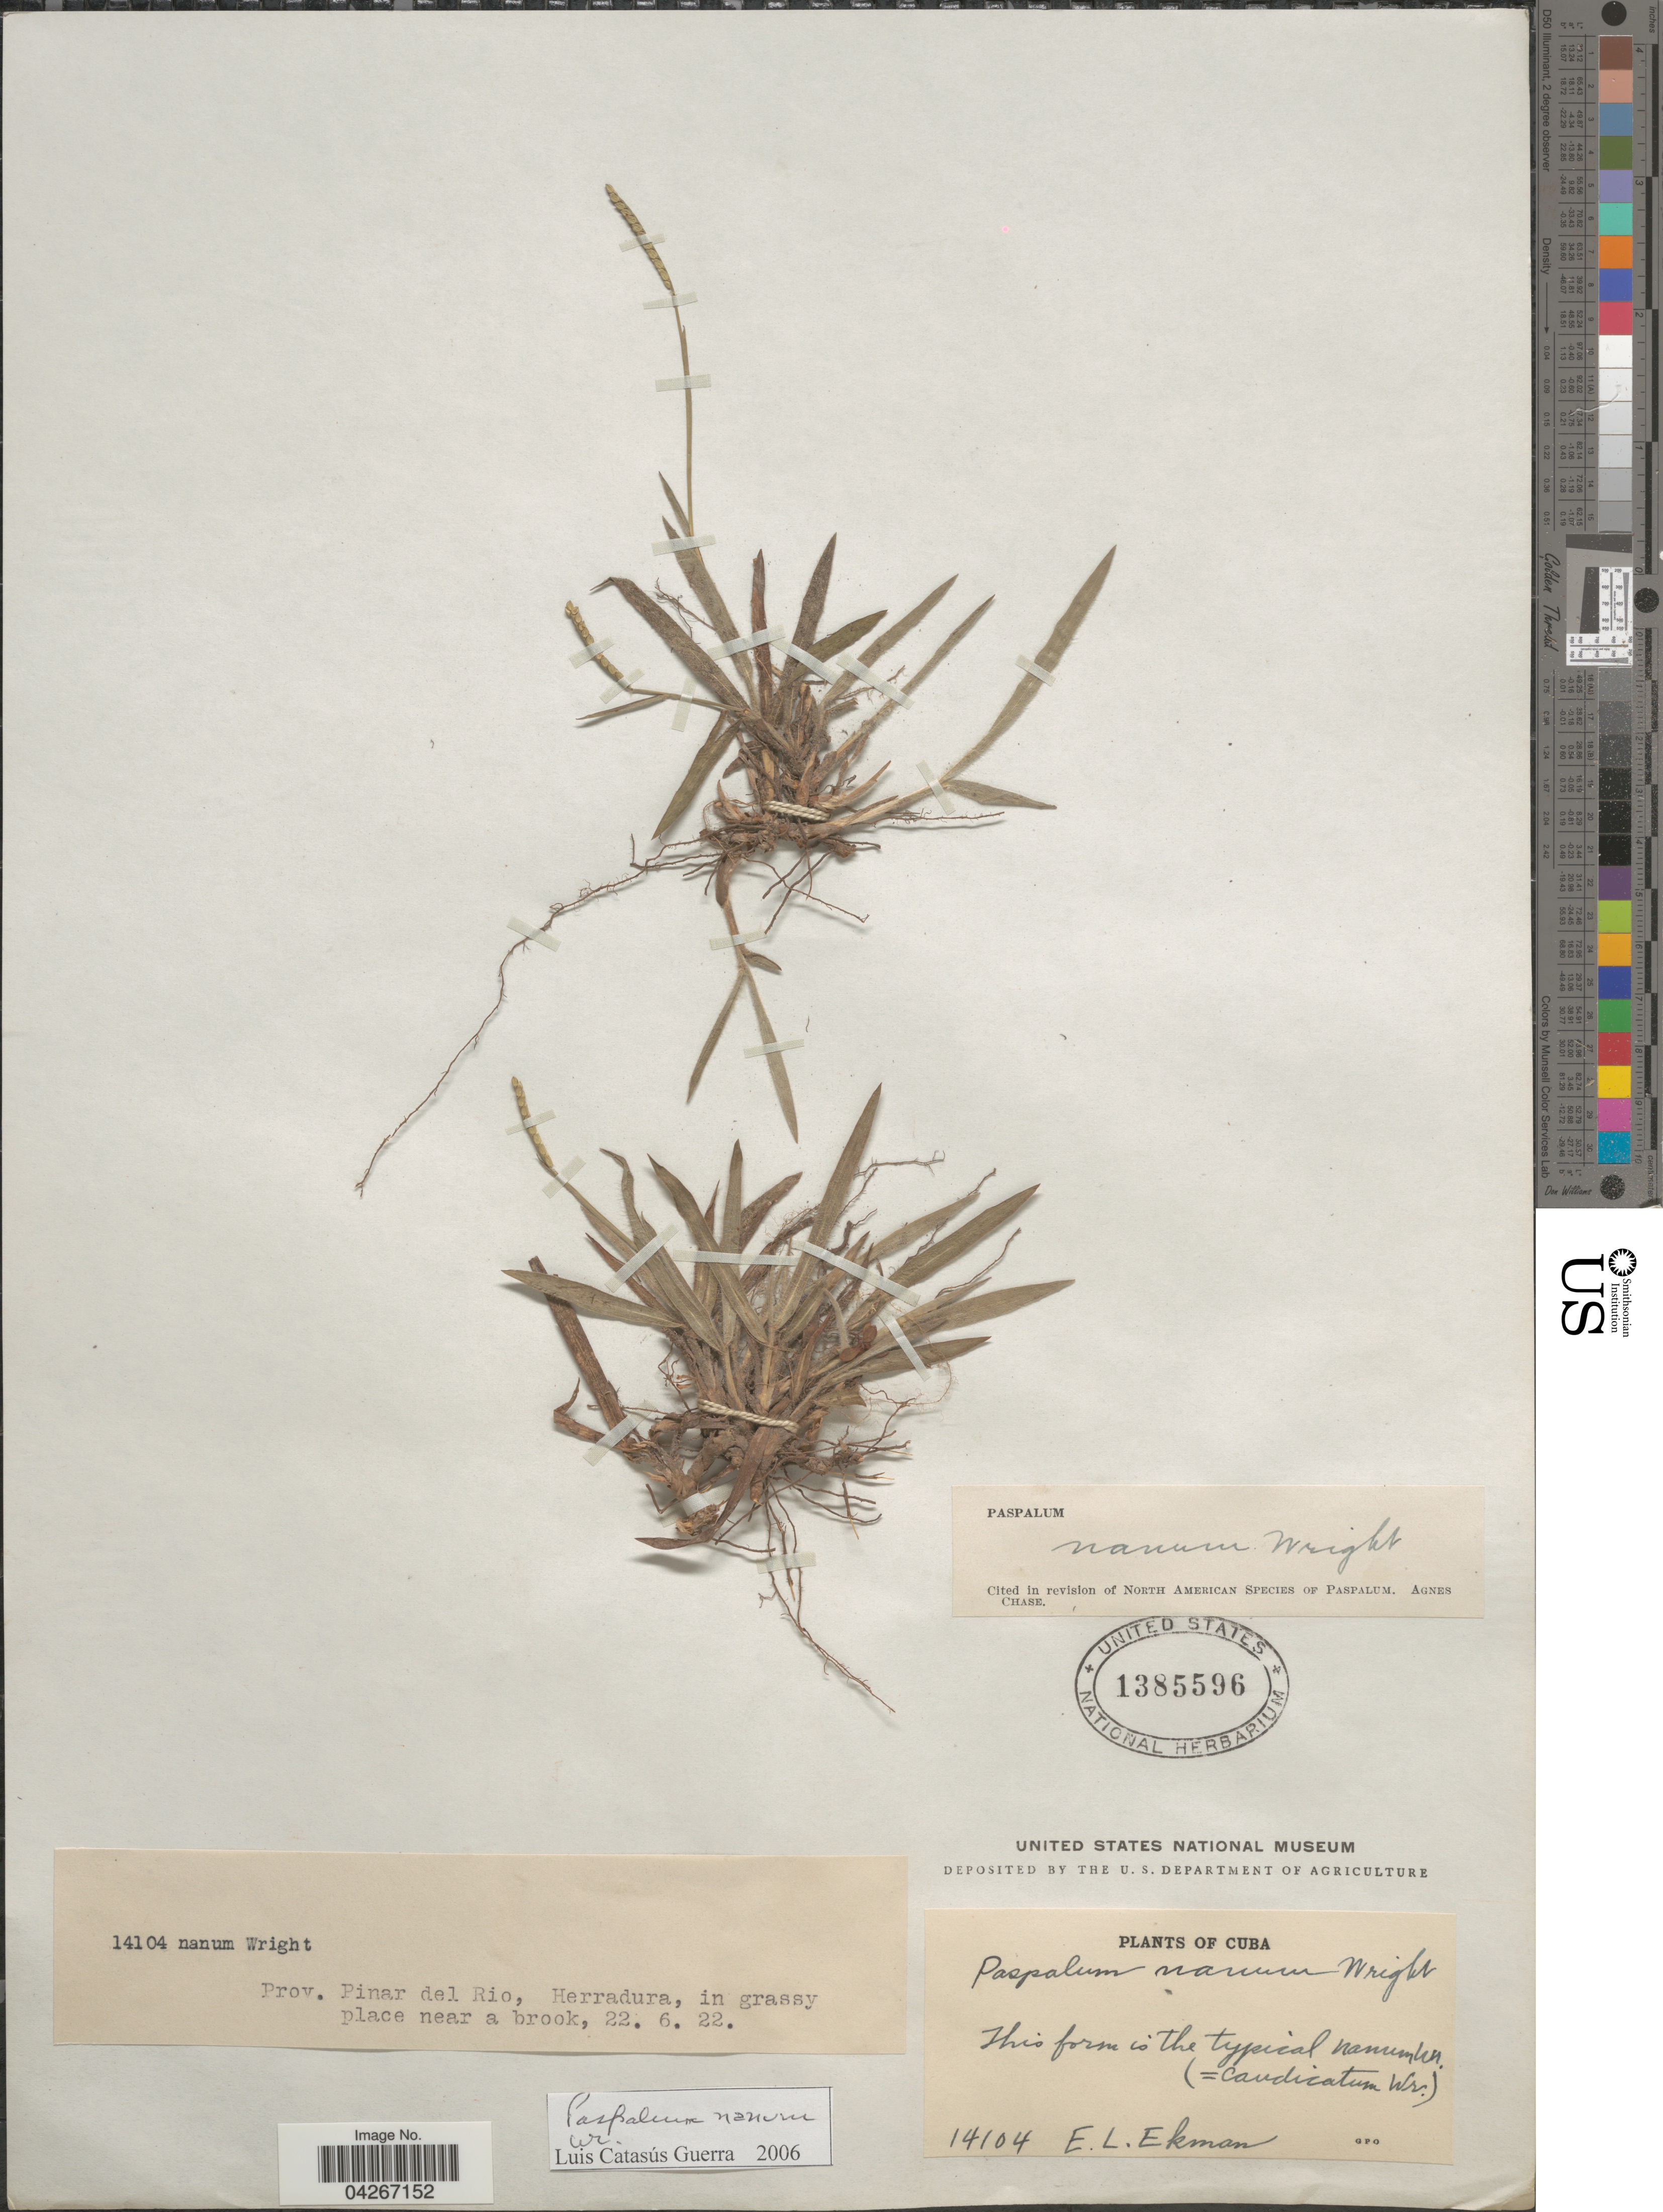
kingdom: Plantae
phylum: Tracheophyta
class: Liliopsida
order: Poales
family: Poaceae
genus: Paspalum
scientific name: Paspalum nanum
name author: C. Wright ex Griseb.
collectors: E. L. Ekman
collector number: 14104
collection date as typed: Transcribed d/m/y: 22/6/22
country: Cuba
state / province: Pinar del Río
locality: Herradura.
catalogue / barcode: US 1385596